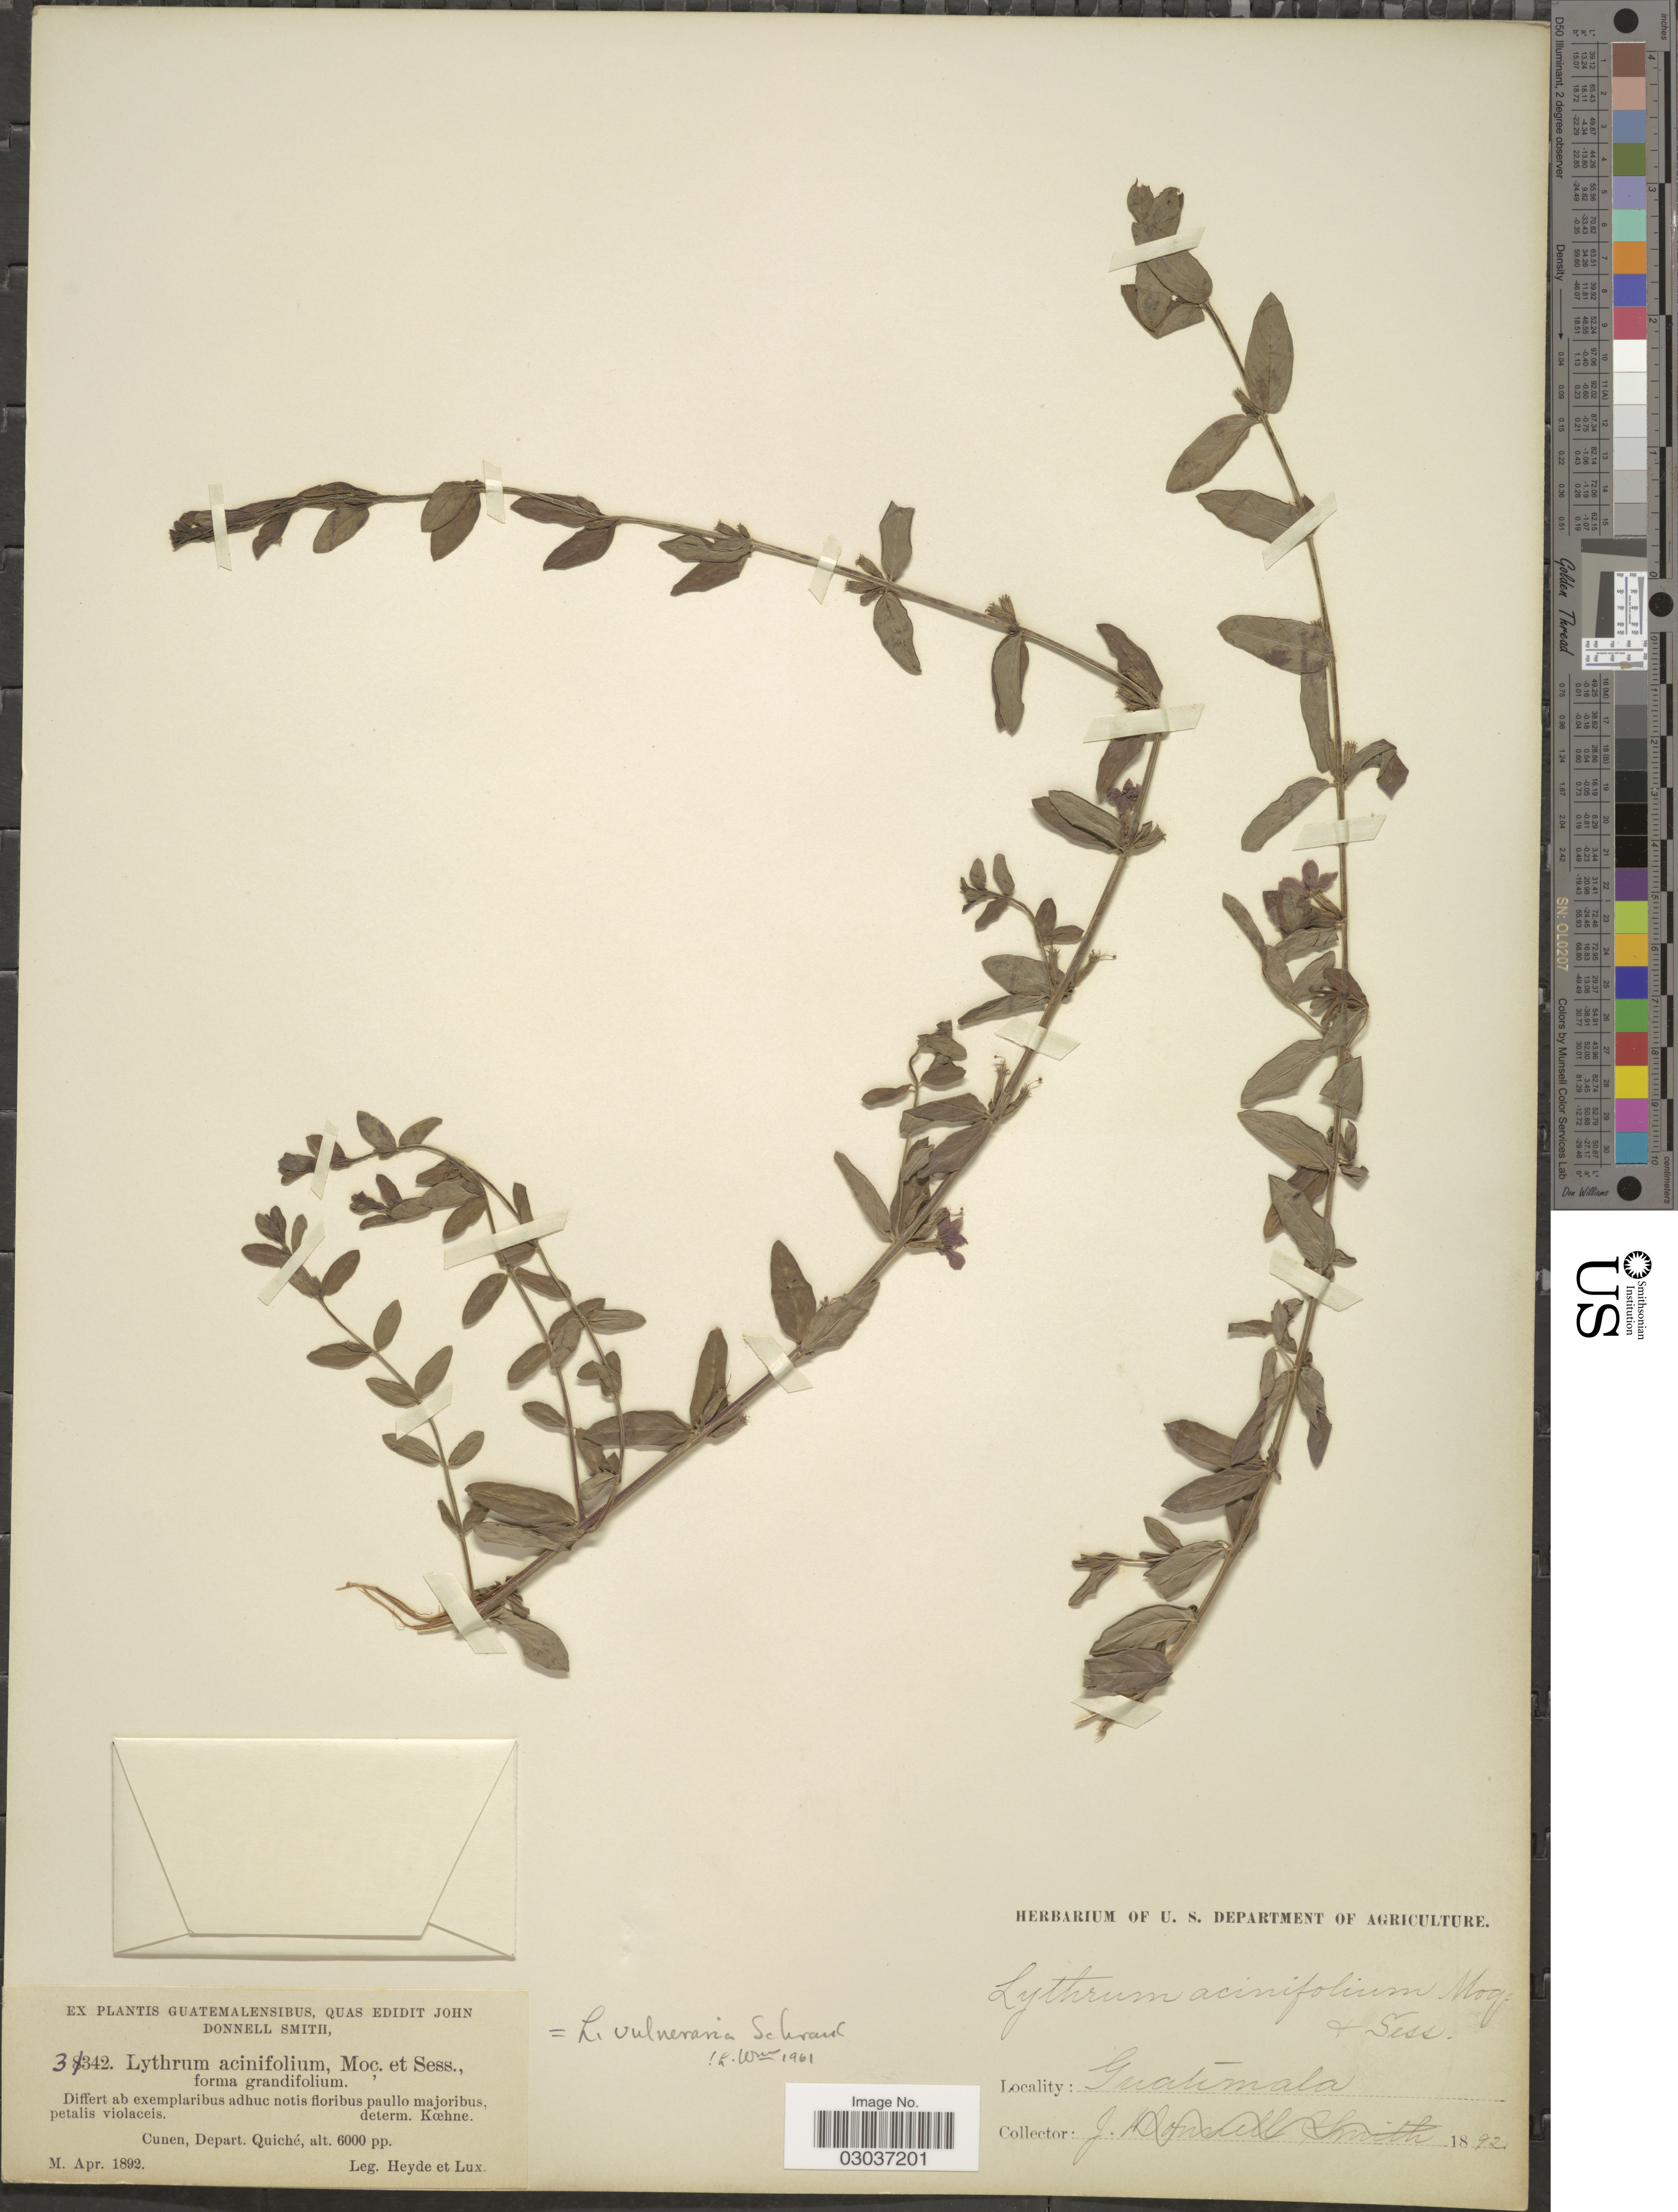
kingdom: Plantae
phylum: Tracheophyta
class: Magnoliopsida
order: Myrtales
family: Lythraceae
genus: Lythrum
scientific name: Lythrum vulneraria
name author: Aiton ex Schrank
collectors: Heyde & Lux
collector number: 31342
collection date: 1892-04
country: Guatemala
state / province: El Quiché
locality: Cunen, Depart. Quiché.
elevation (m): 1829